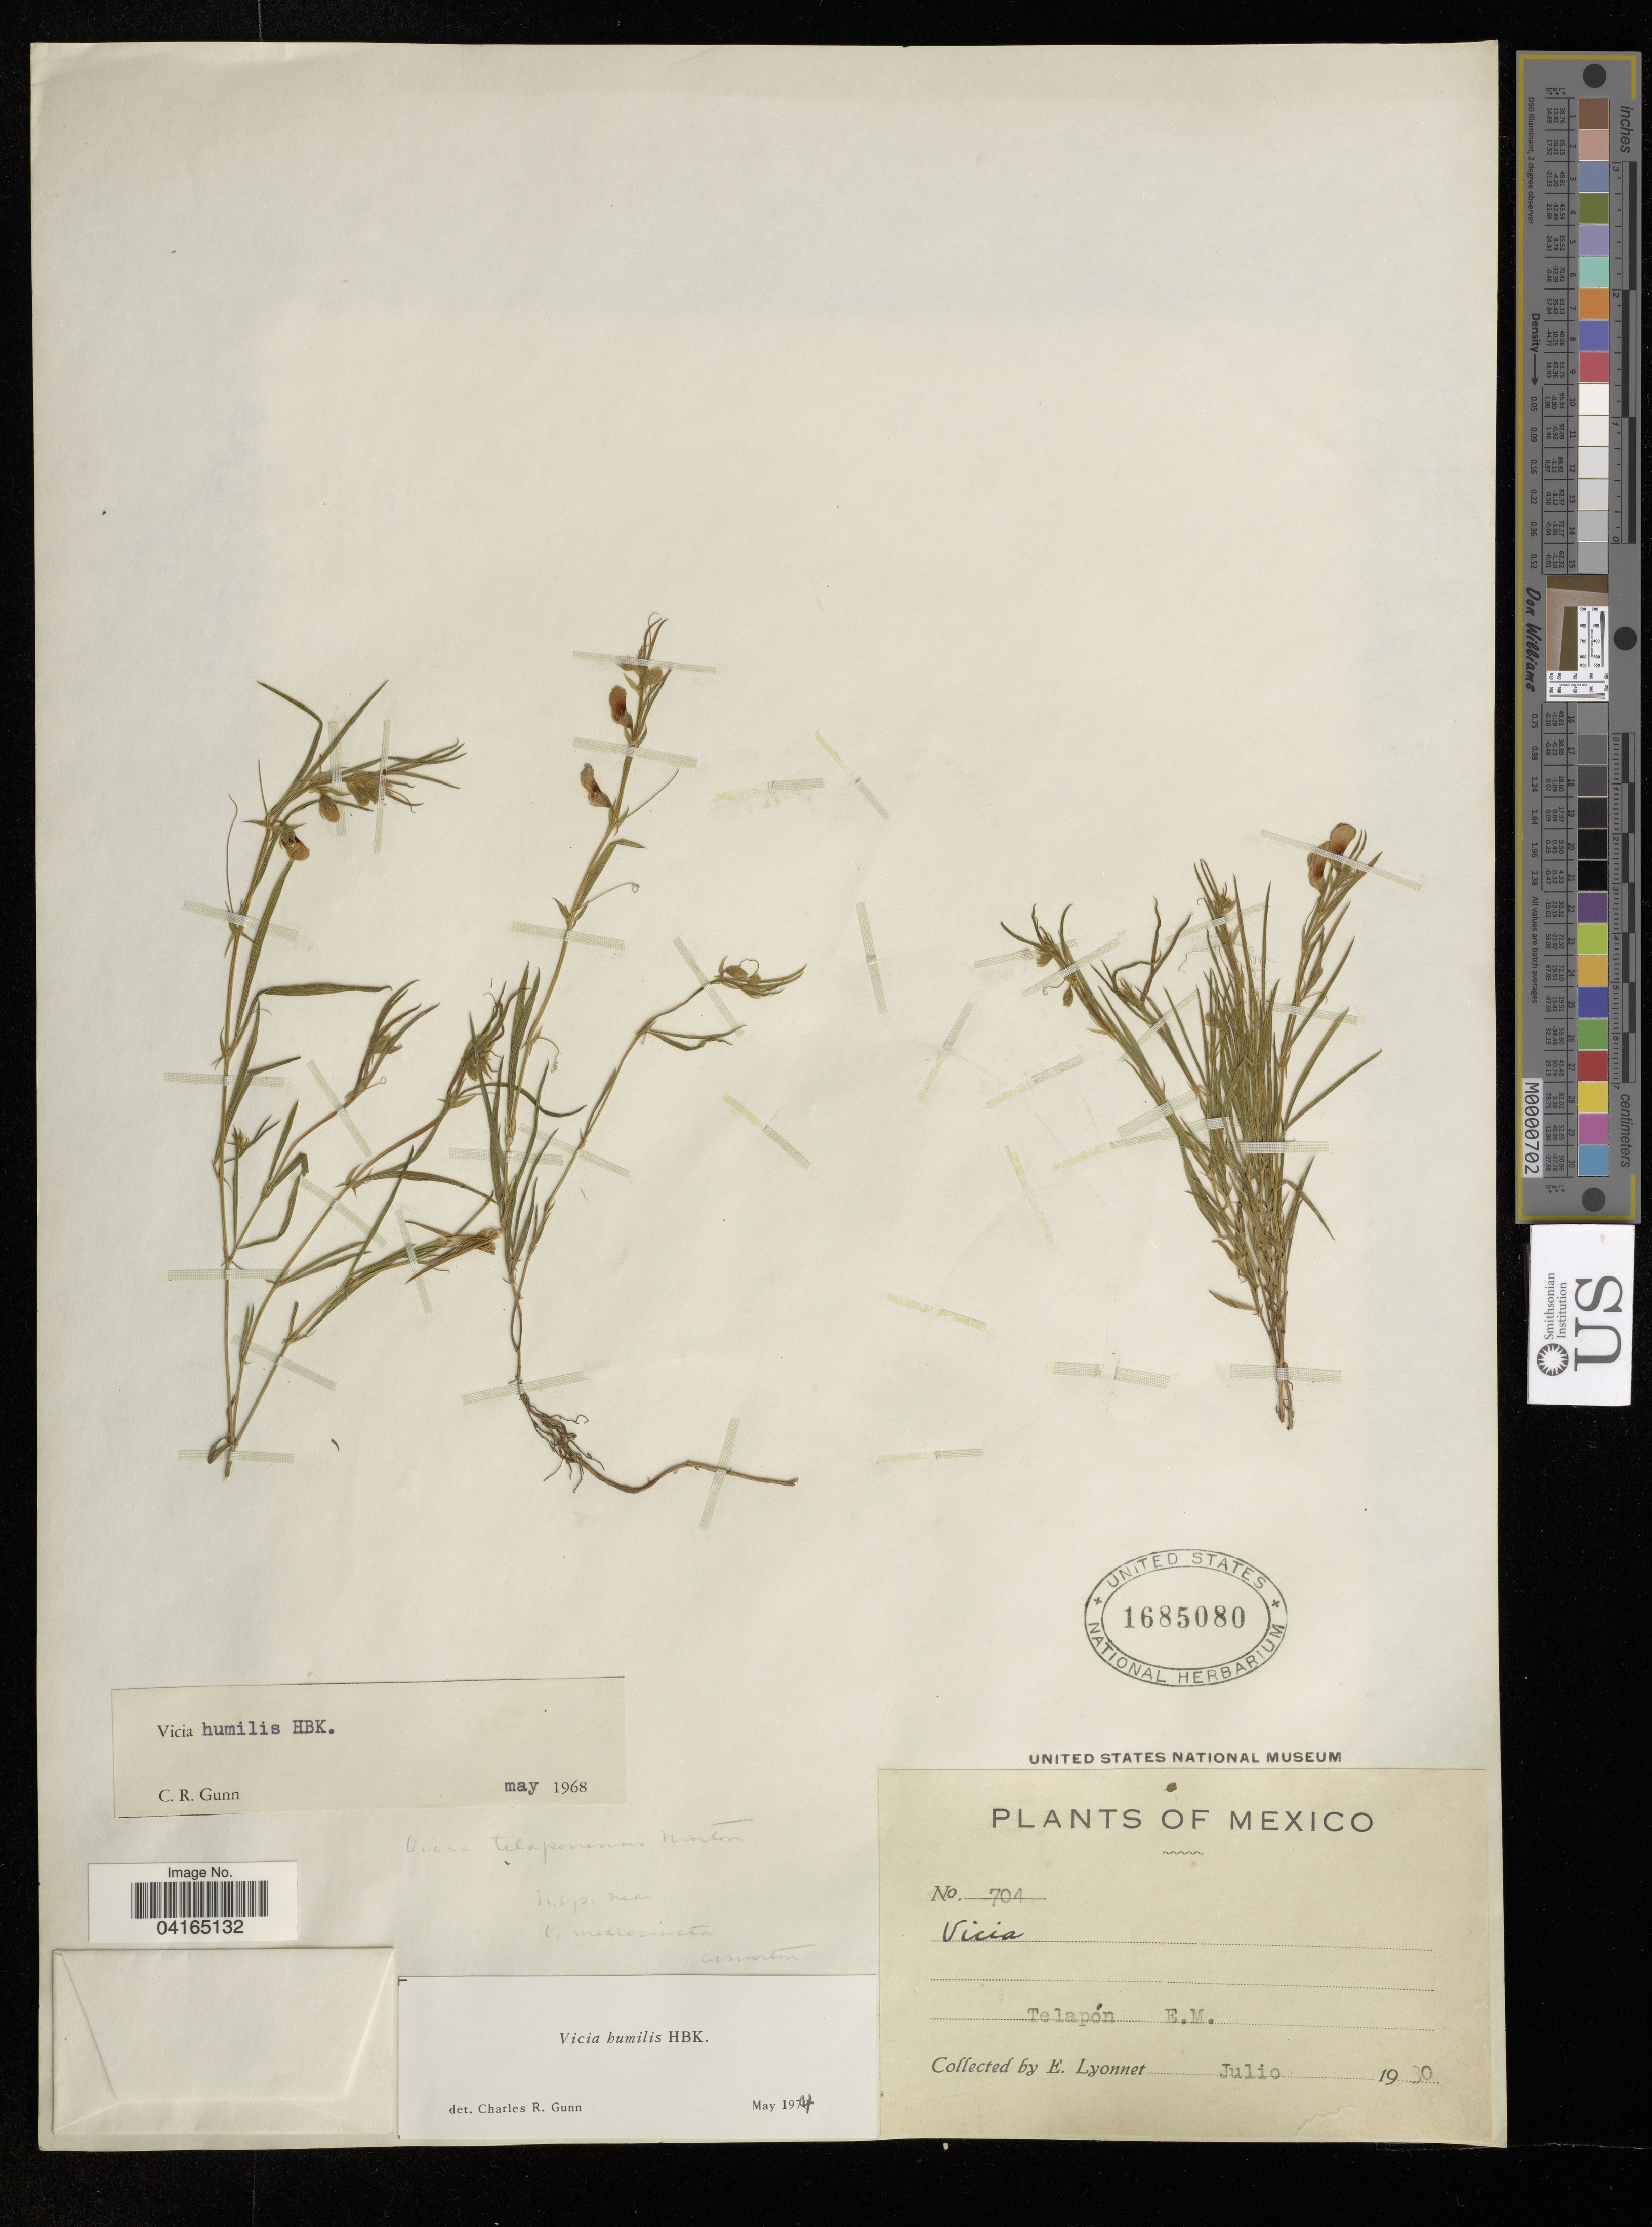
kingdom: Plantae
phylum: Tracheophyta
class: Magnoliopsida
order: Fabales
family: Fabaceae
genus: Vicia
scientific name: Vicia humilis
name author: Kunth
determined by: Hechenleitner, Paulina, RBG Edinburgh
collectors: E. Lyonnet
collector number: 704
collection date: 1930-07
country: Mexico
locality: Telapón E.M.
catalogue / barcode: US 1685080